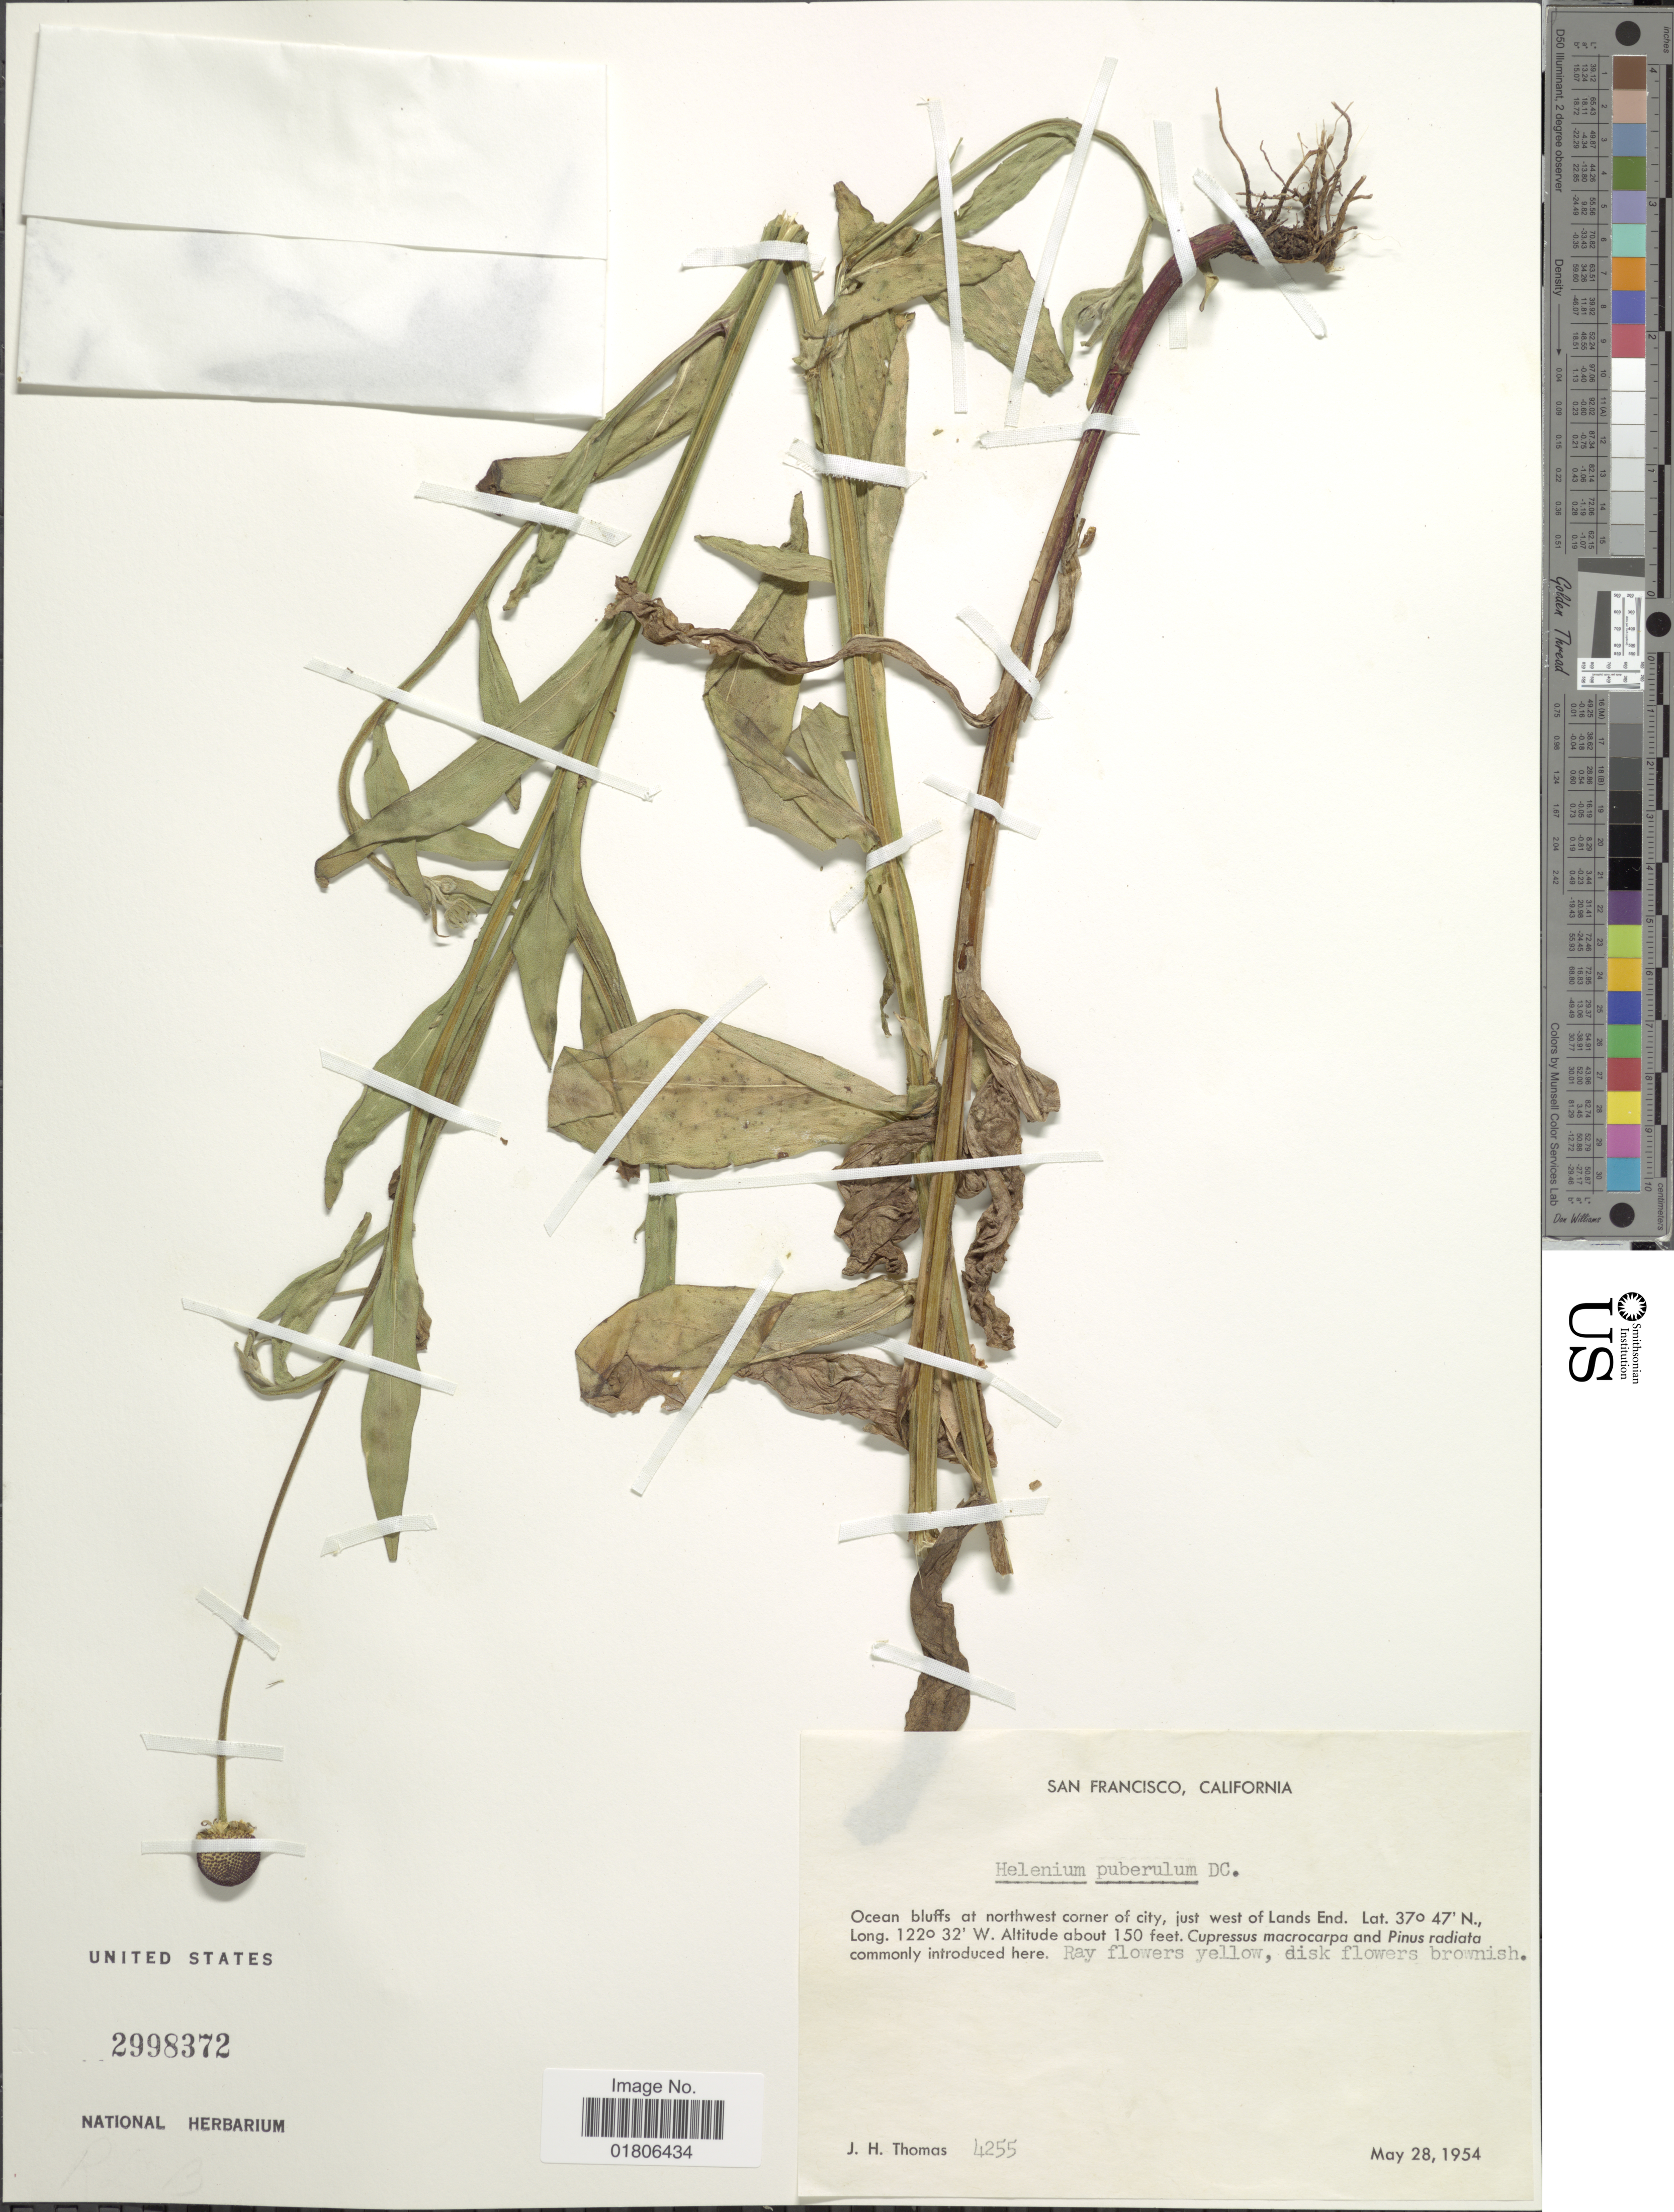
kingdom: Plantae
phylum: Tracheophyta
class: Magnoliopsida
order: Asterales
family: Asteraceae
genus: Helenium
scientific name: Helenium pinnatifidum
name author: (Schwein. ex Nutt.) Rydb.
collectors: J. H. Thomas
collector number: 4255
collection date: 1954-05-28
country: United States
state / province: California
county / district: San Francisco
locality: San Francisco, Ocean bluffs at northwest corner of city, just west of Lands End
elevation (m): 46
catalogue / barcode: US 2998372